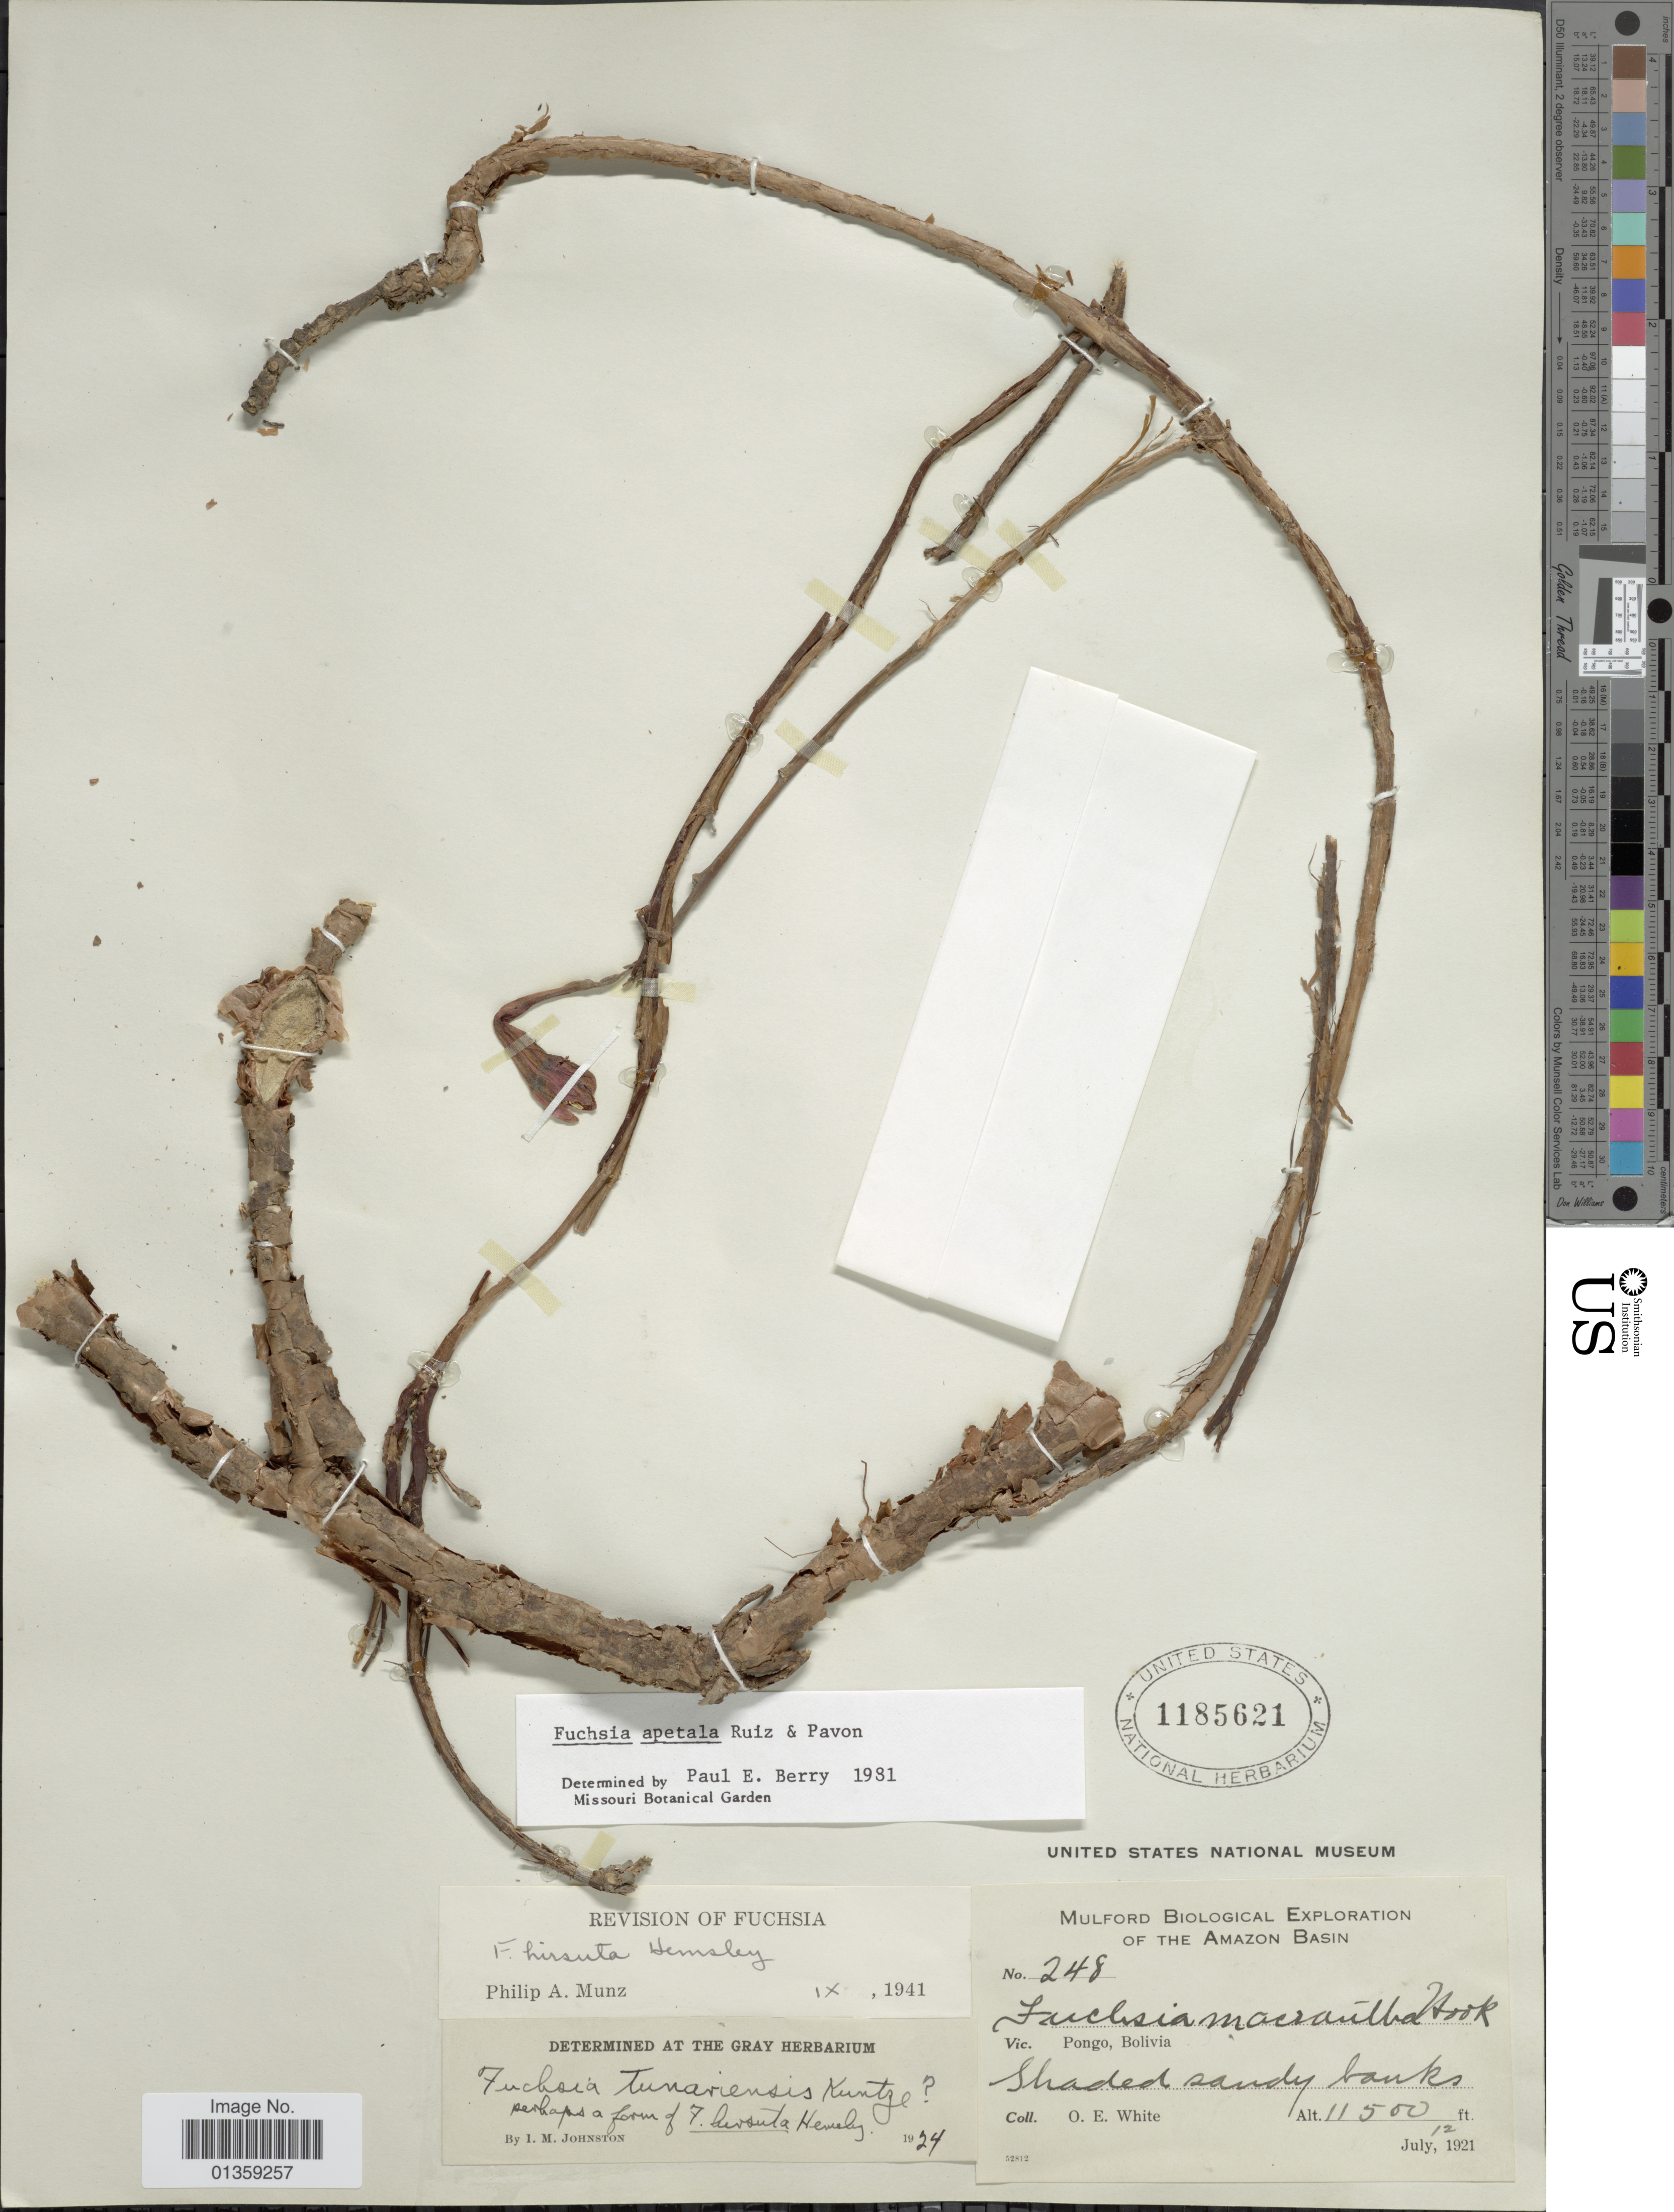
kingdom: Plantae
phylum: Tracheophyta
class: Magnoliopsida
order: Myrtales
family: Onagraceae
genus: Fuchsia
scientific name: Fuchsia apetala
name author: Ruiz & Pav.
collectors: O. E. White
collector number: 248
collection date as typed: July 12, 1921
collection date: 1921-07-12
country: Bolivia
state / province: La Paz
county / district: Inquisivi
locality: Pongo de Quime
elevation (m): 3505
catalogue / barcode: US 1185621